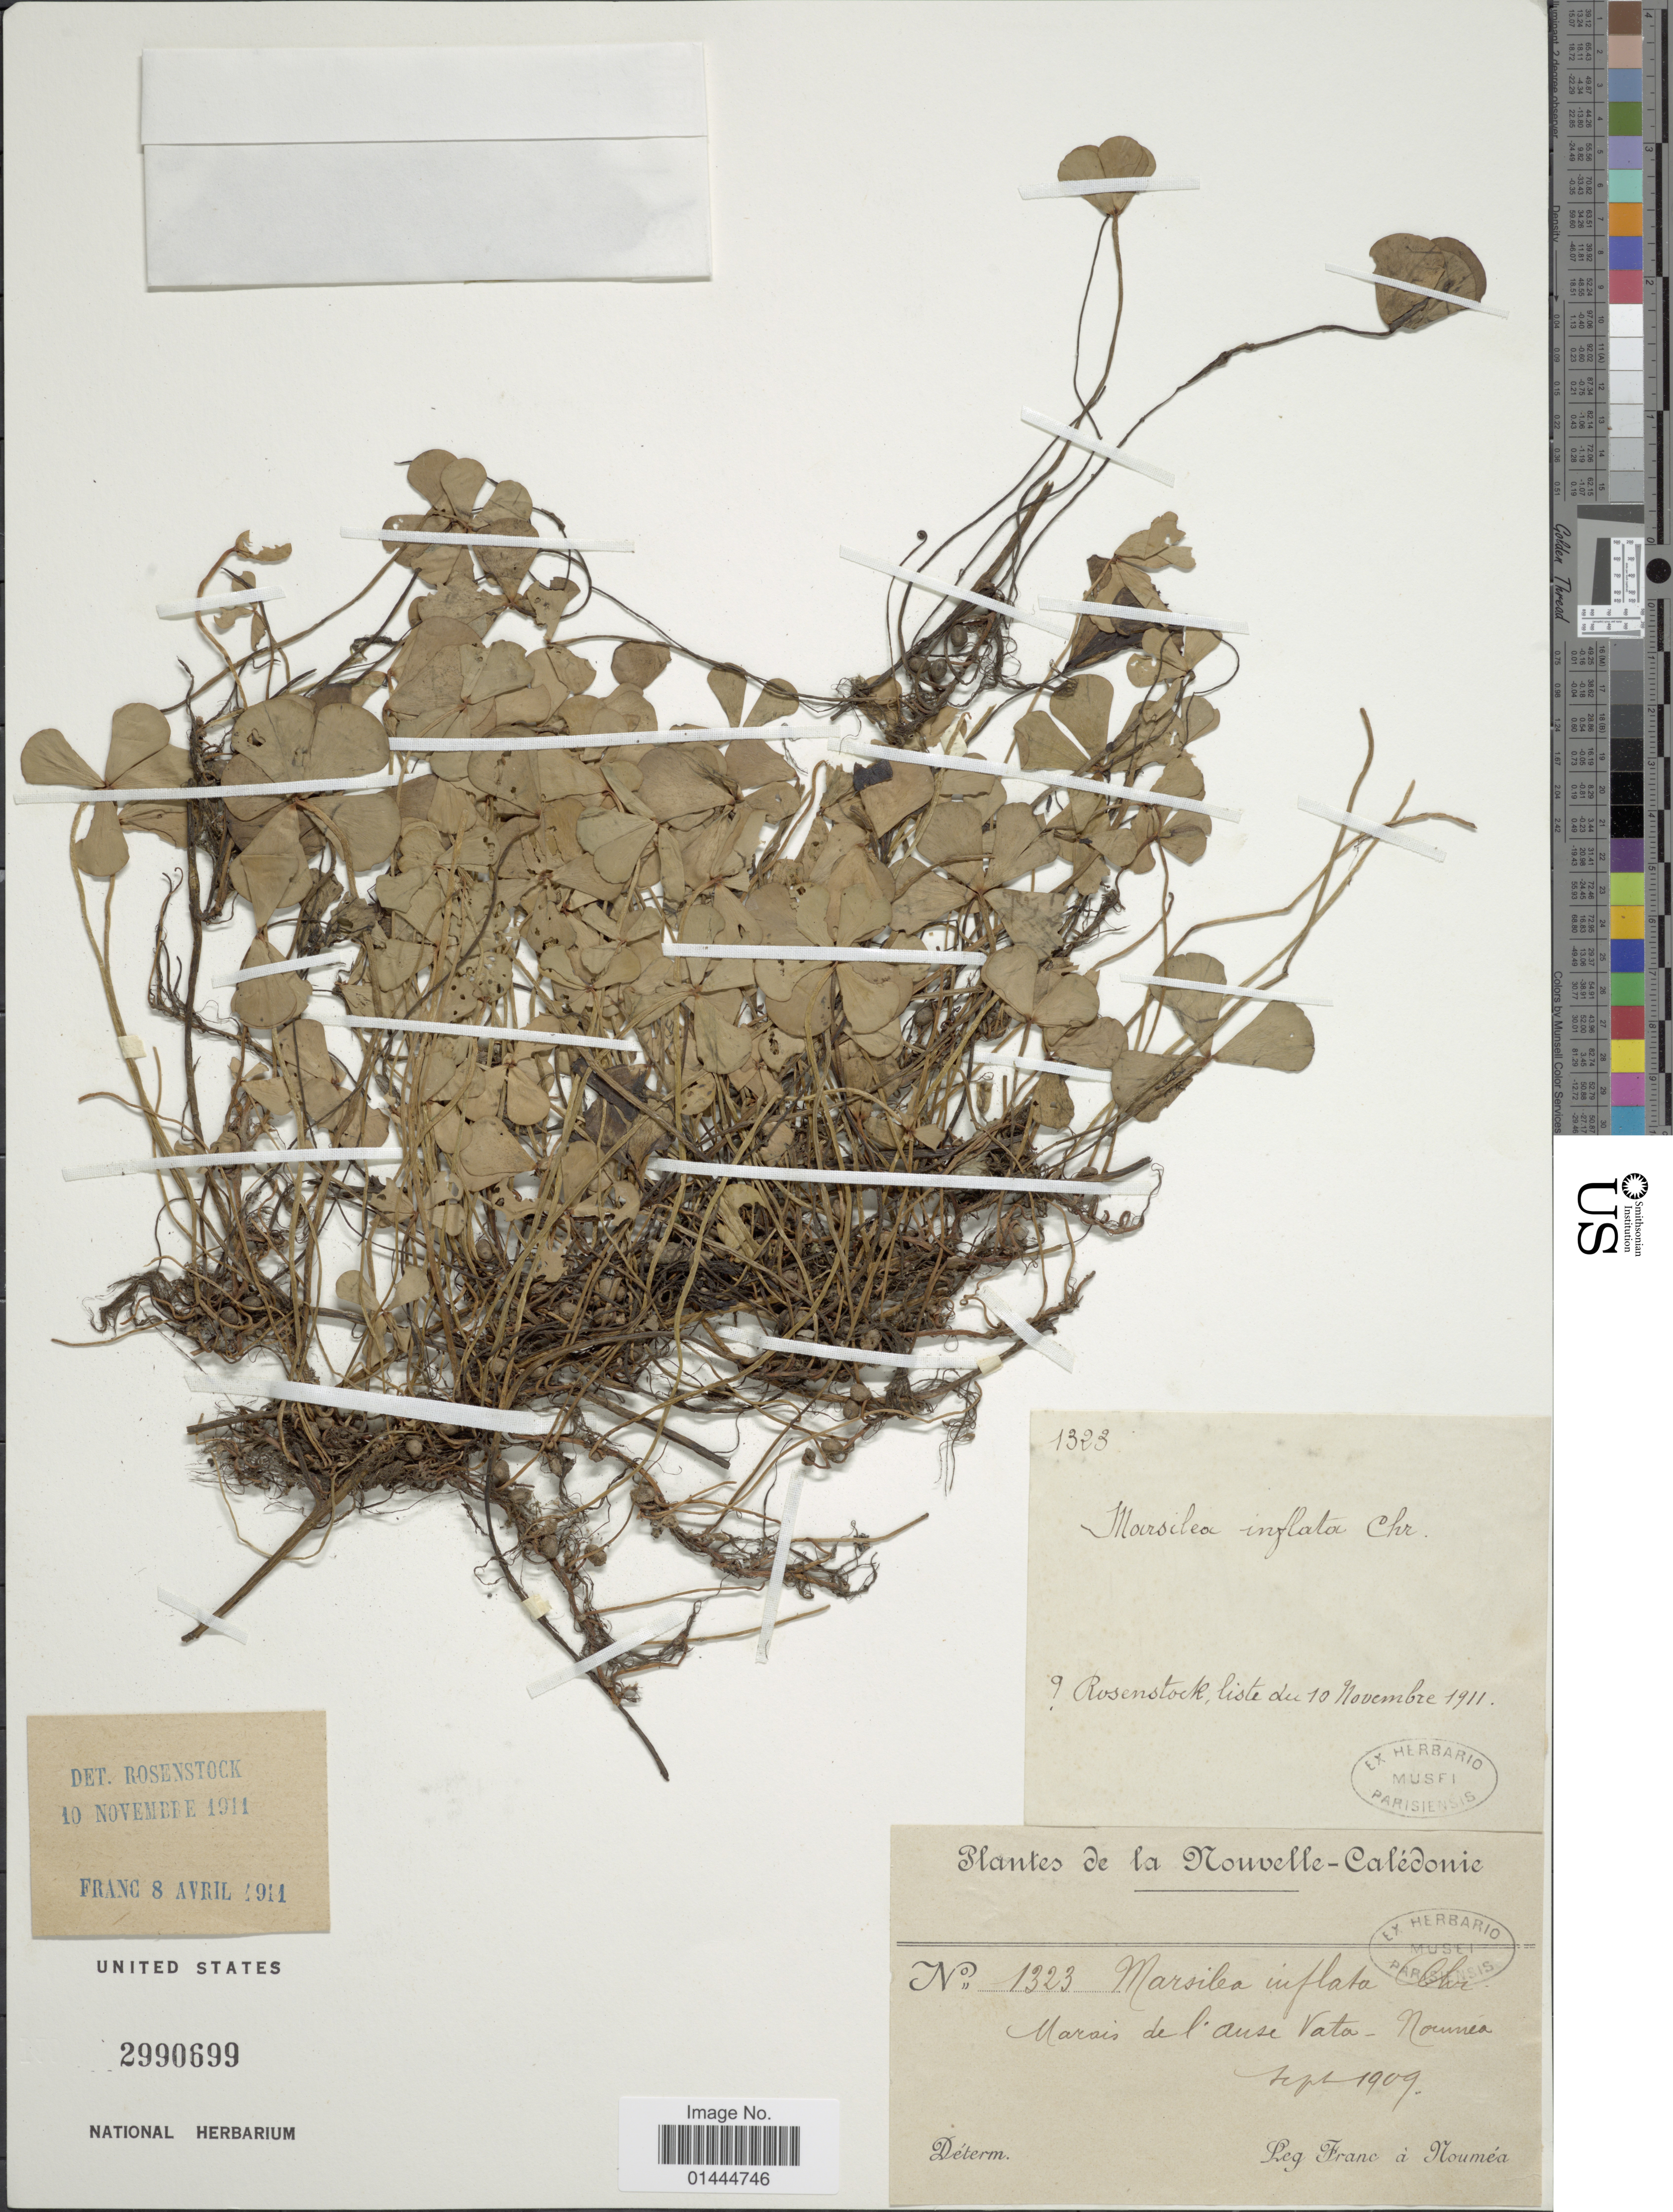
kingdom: Plantae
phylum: Tracheophyta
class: Polypodiopsida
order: Salviniales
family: Marsileaceae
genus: Marsilea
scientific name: Marsilea quadrifolia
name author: L.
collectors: I. Franc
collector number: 1323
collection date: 1909-09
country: New Caledonia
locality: Marais de l'anse Vata-Noumea, Nouvelle-Caledonie.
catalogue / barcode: US 2990699